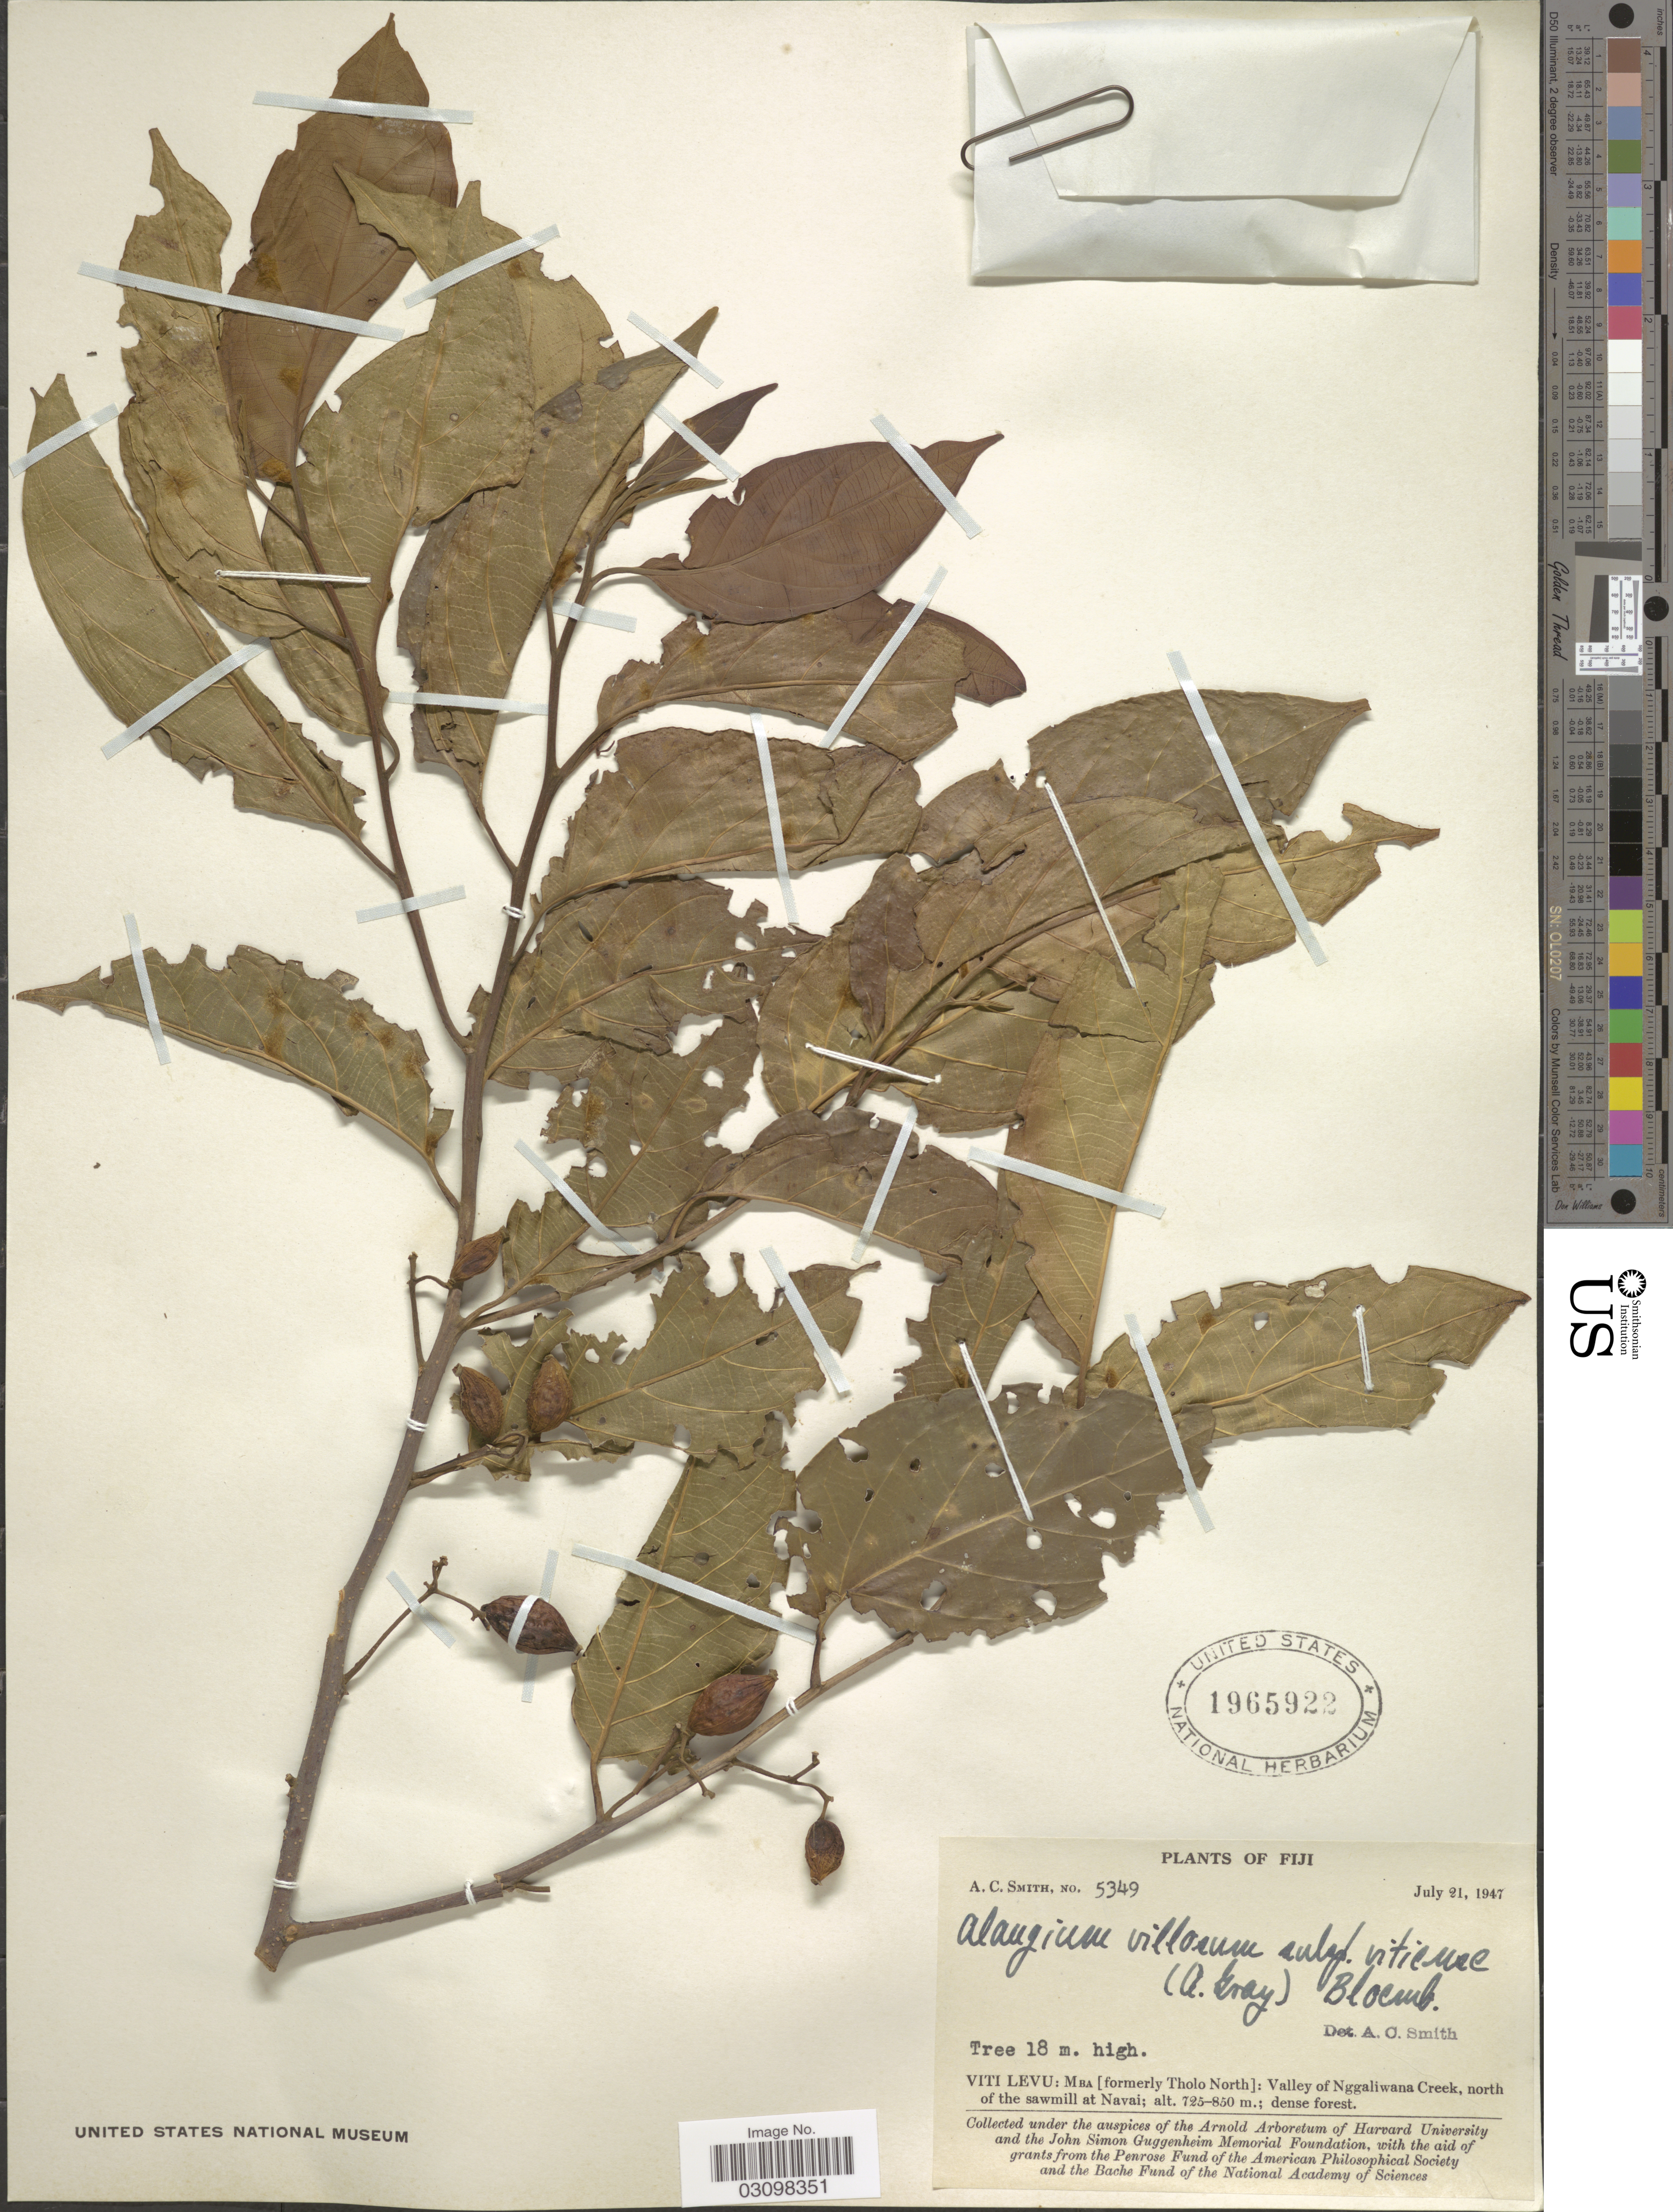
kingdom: Plantae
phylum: Tracheophyta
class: Magnoliopsida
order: Cornales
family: Cornaceae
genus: Alangium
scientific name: Alangium villosum subsp. vitiense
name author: (A. Gray) Bloemb.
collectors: A. C. Smith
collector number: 5349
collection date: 1947-07-21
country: Fiji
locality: Viti Levu: Mba [formerly Tholo North]: Valley of Nggaliwana Creek, north of the sawmill at Navai.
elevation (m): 725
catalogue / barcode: US 1965922